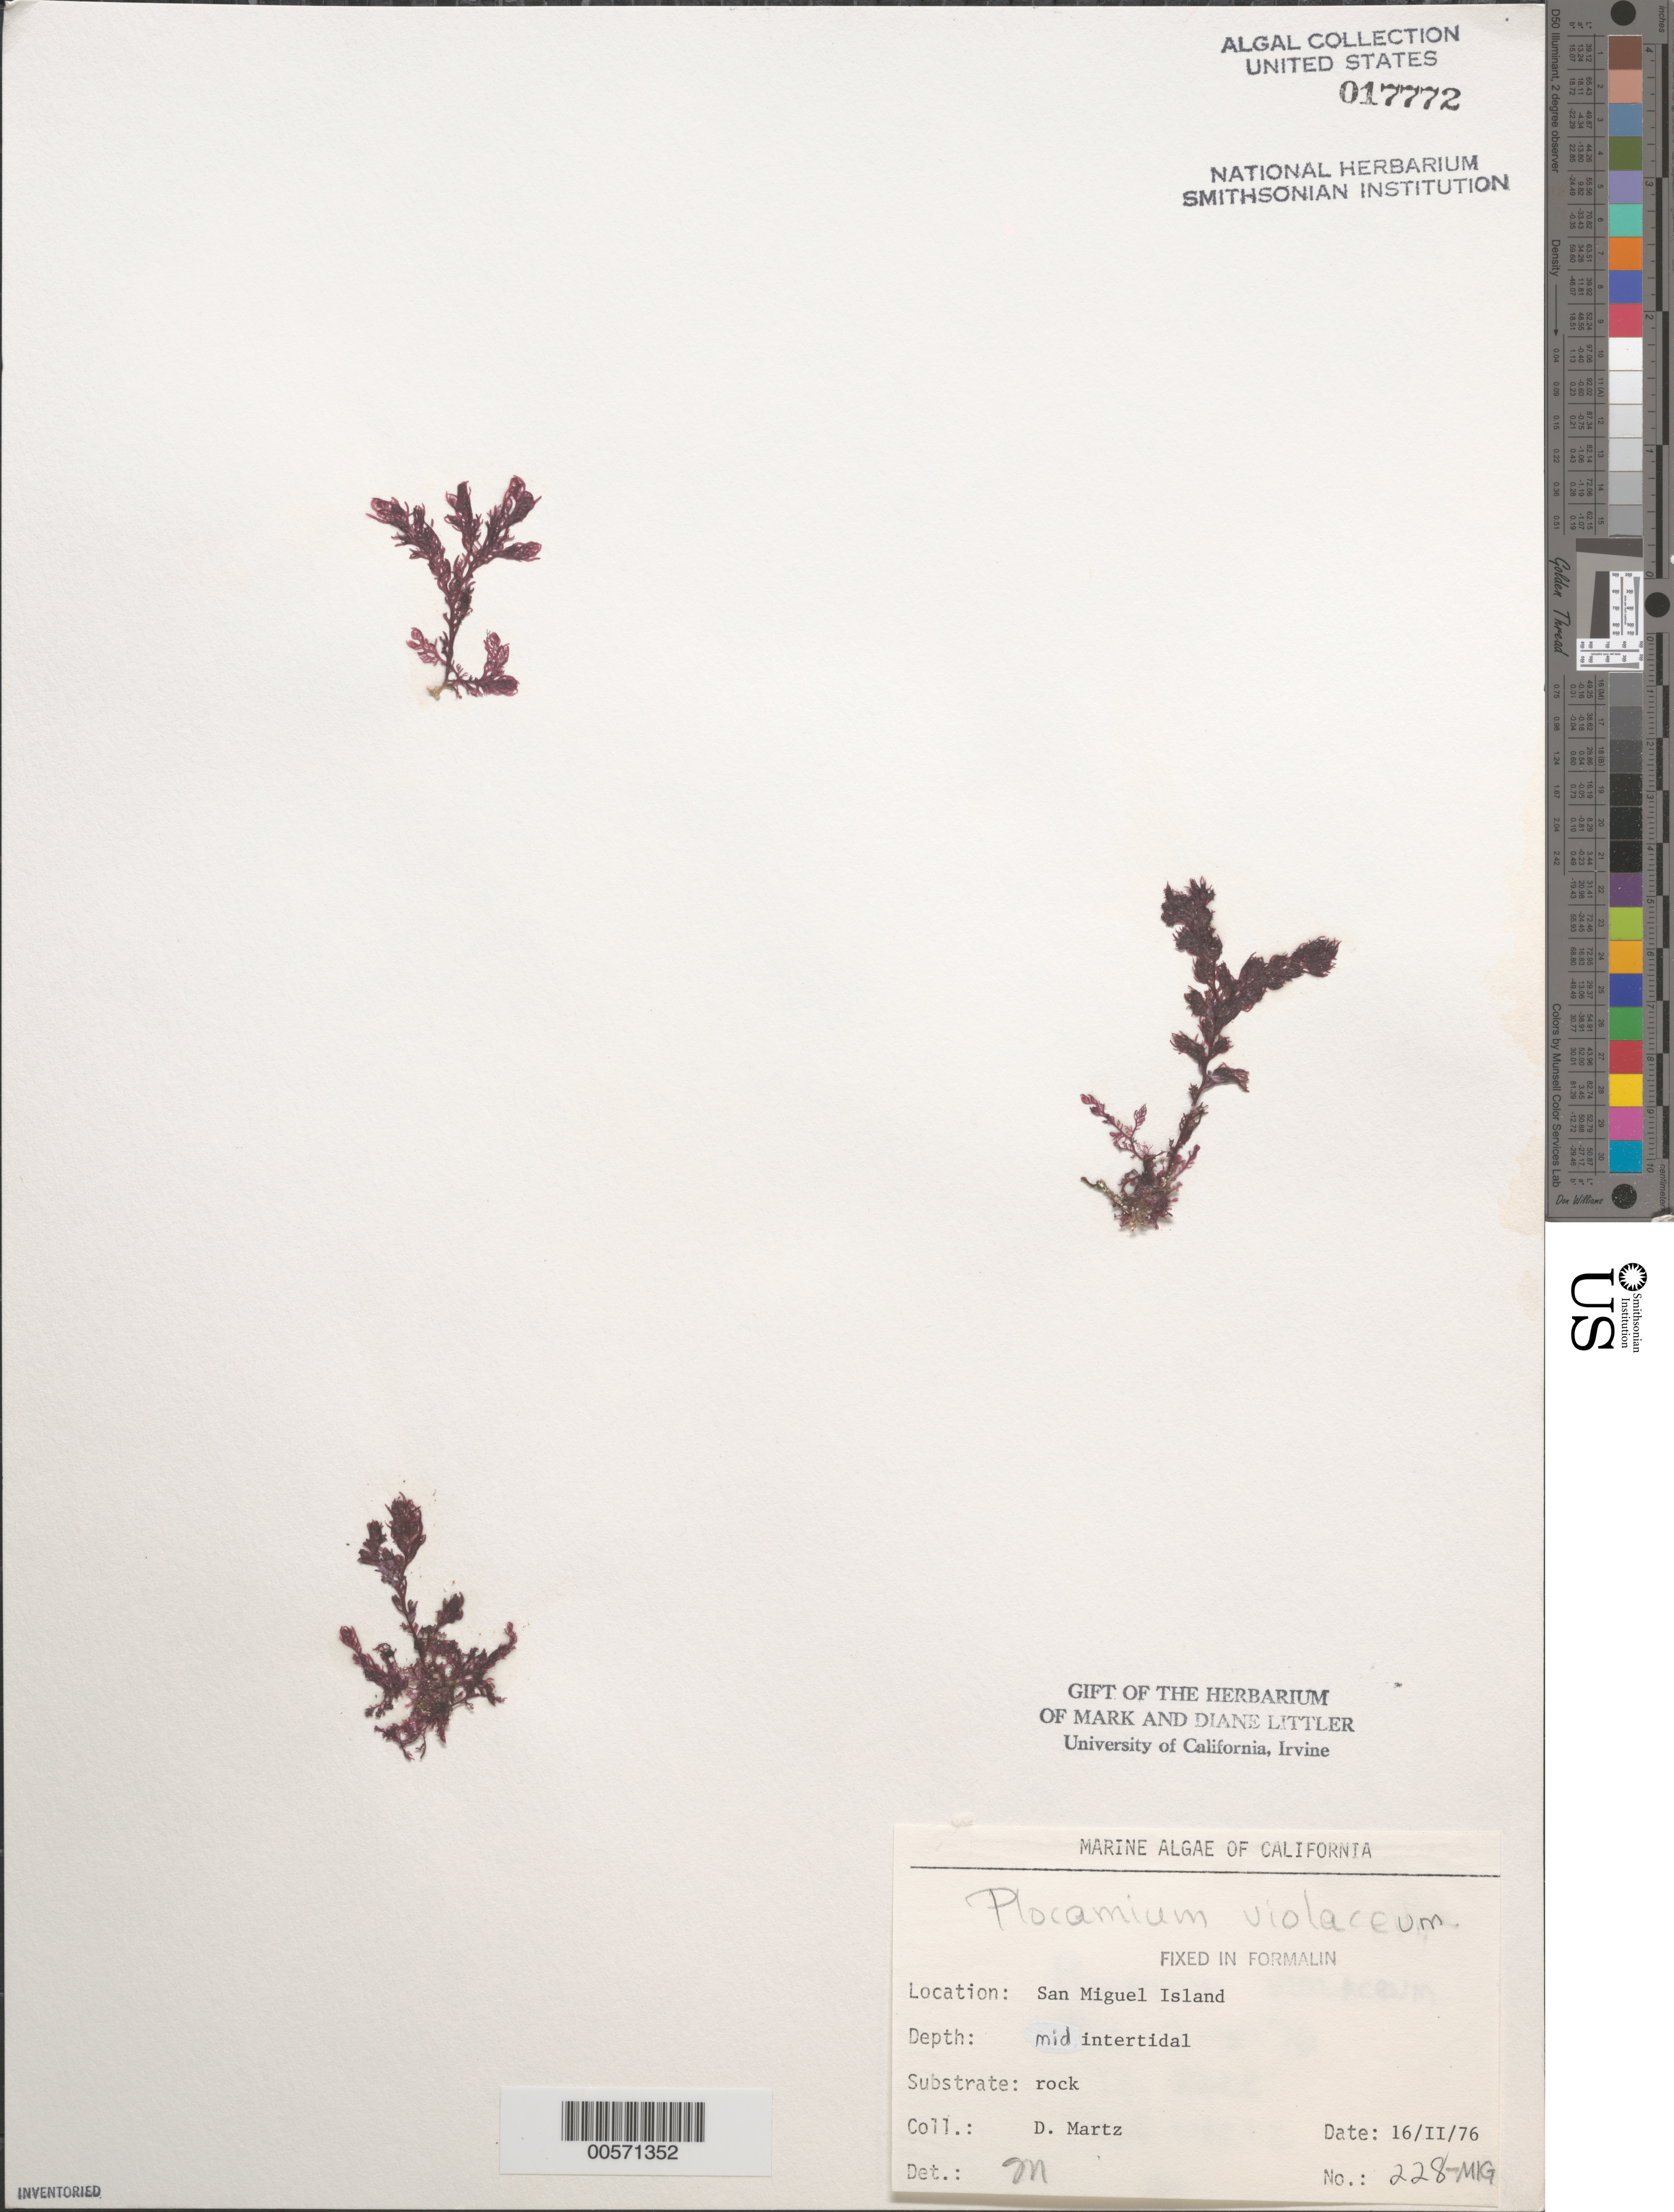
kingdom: Plantae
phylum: Rhodophyta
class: Florideophyceae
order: Plocamiales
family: Plocamiaceae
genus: Plocamium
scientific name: Plocamium violaceum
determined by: Murray, S. N.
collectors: D. Martz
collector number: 228-mig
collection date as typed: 16 Feb 1976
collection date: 1976-02-16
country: United States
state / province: California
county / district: Santa Barbara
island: San Miguel Island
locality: Cuyler Harbor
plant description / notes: BLM-SOCALBIGHT Rocky Intertidal Survey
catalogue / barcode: US 17772